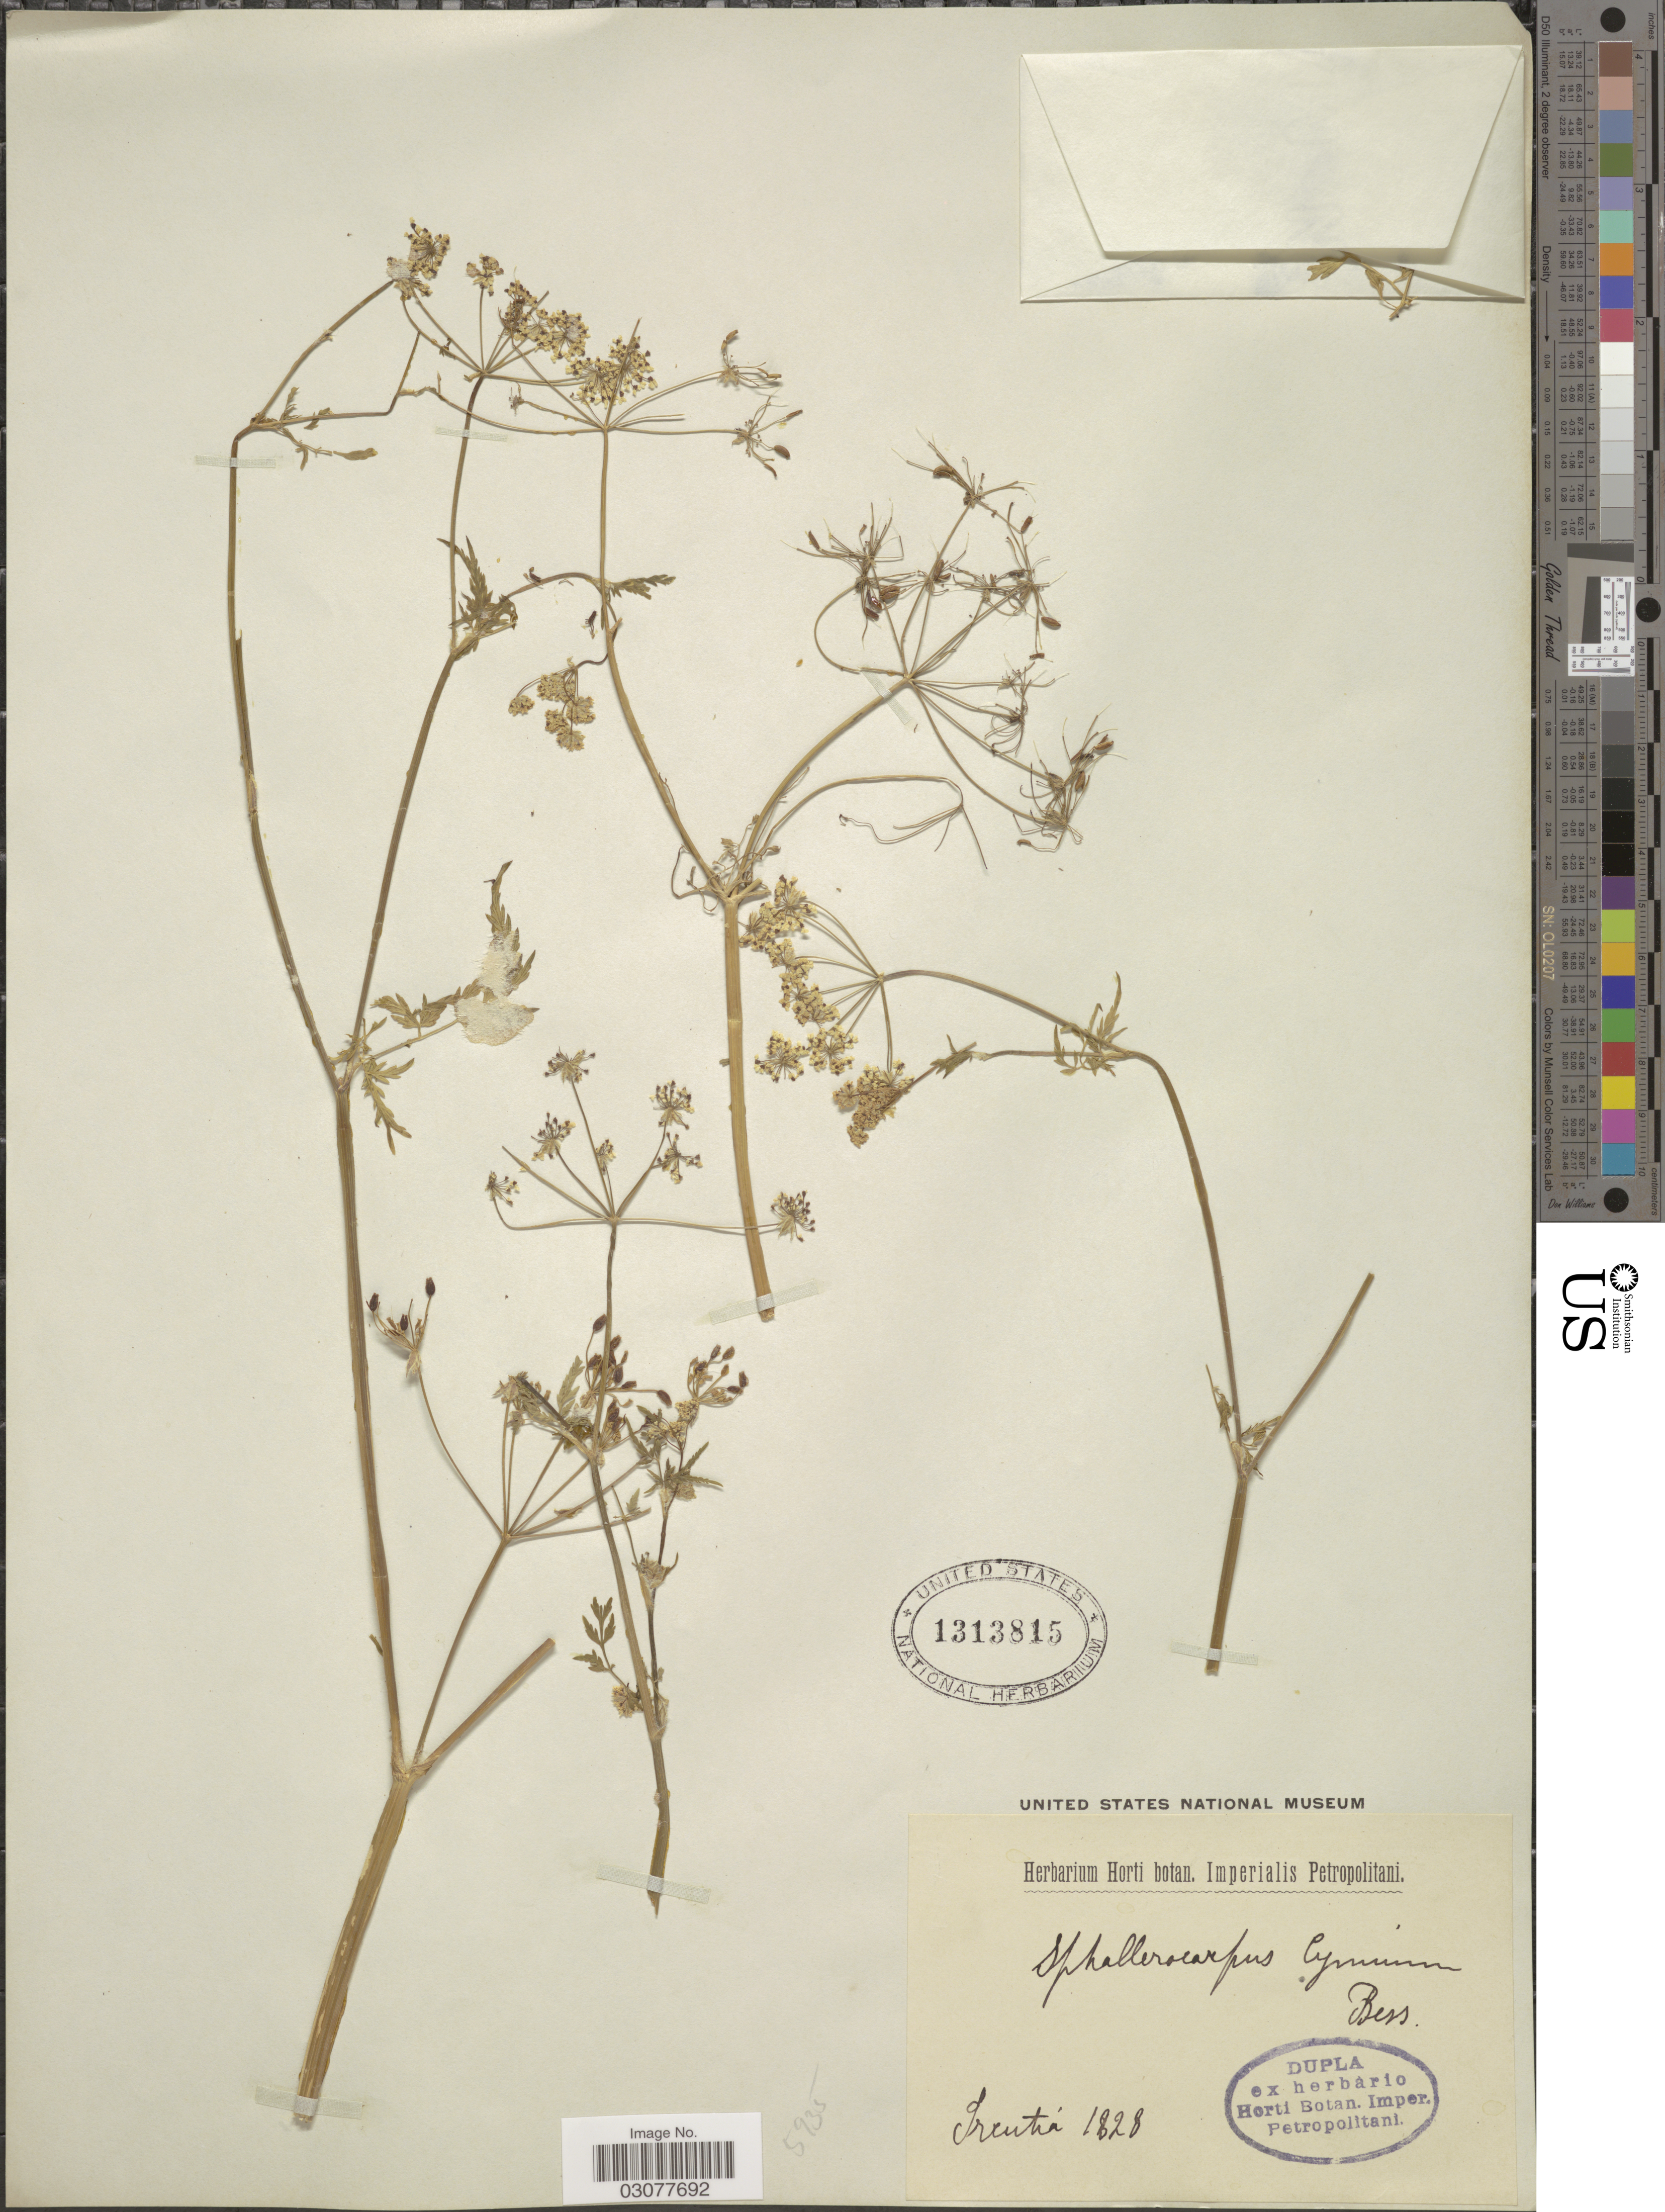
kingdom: Plantae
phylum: Tracheophyta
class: Magnoliopsida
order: Apiales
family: Apiaceae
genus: Chaerophyllum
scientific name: Chaerophyllum cyminum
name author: Fisch. ex DC.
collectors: Ex herb. Horti botan. Imperialis Petropolitani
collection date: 1828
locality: Irentia [interpreted].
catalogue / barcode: US 1313815